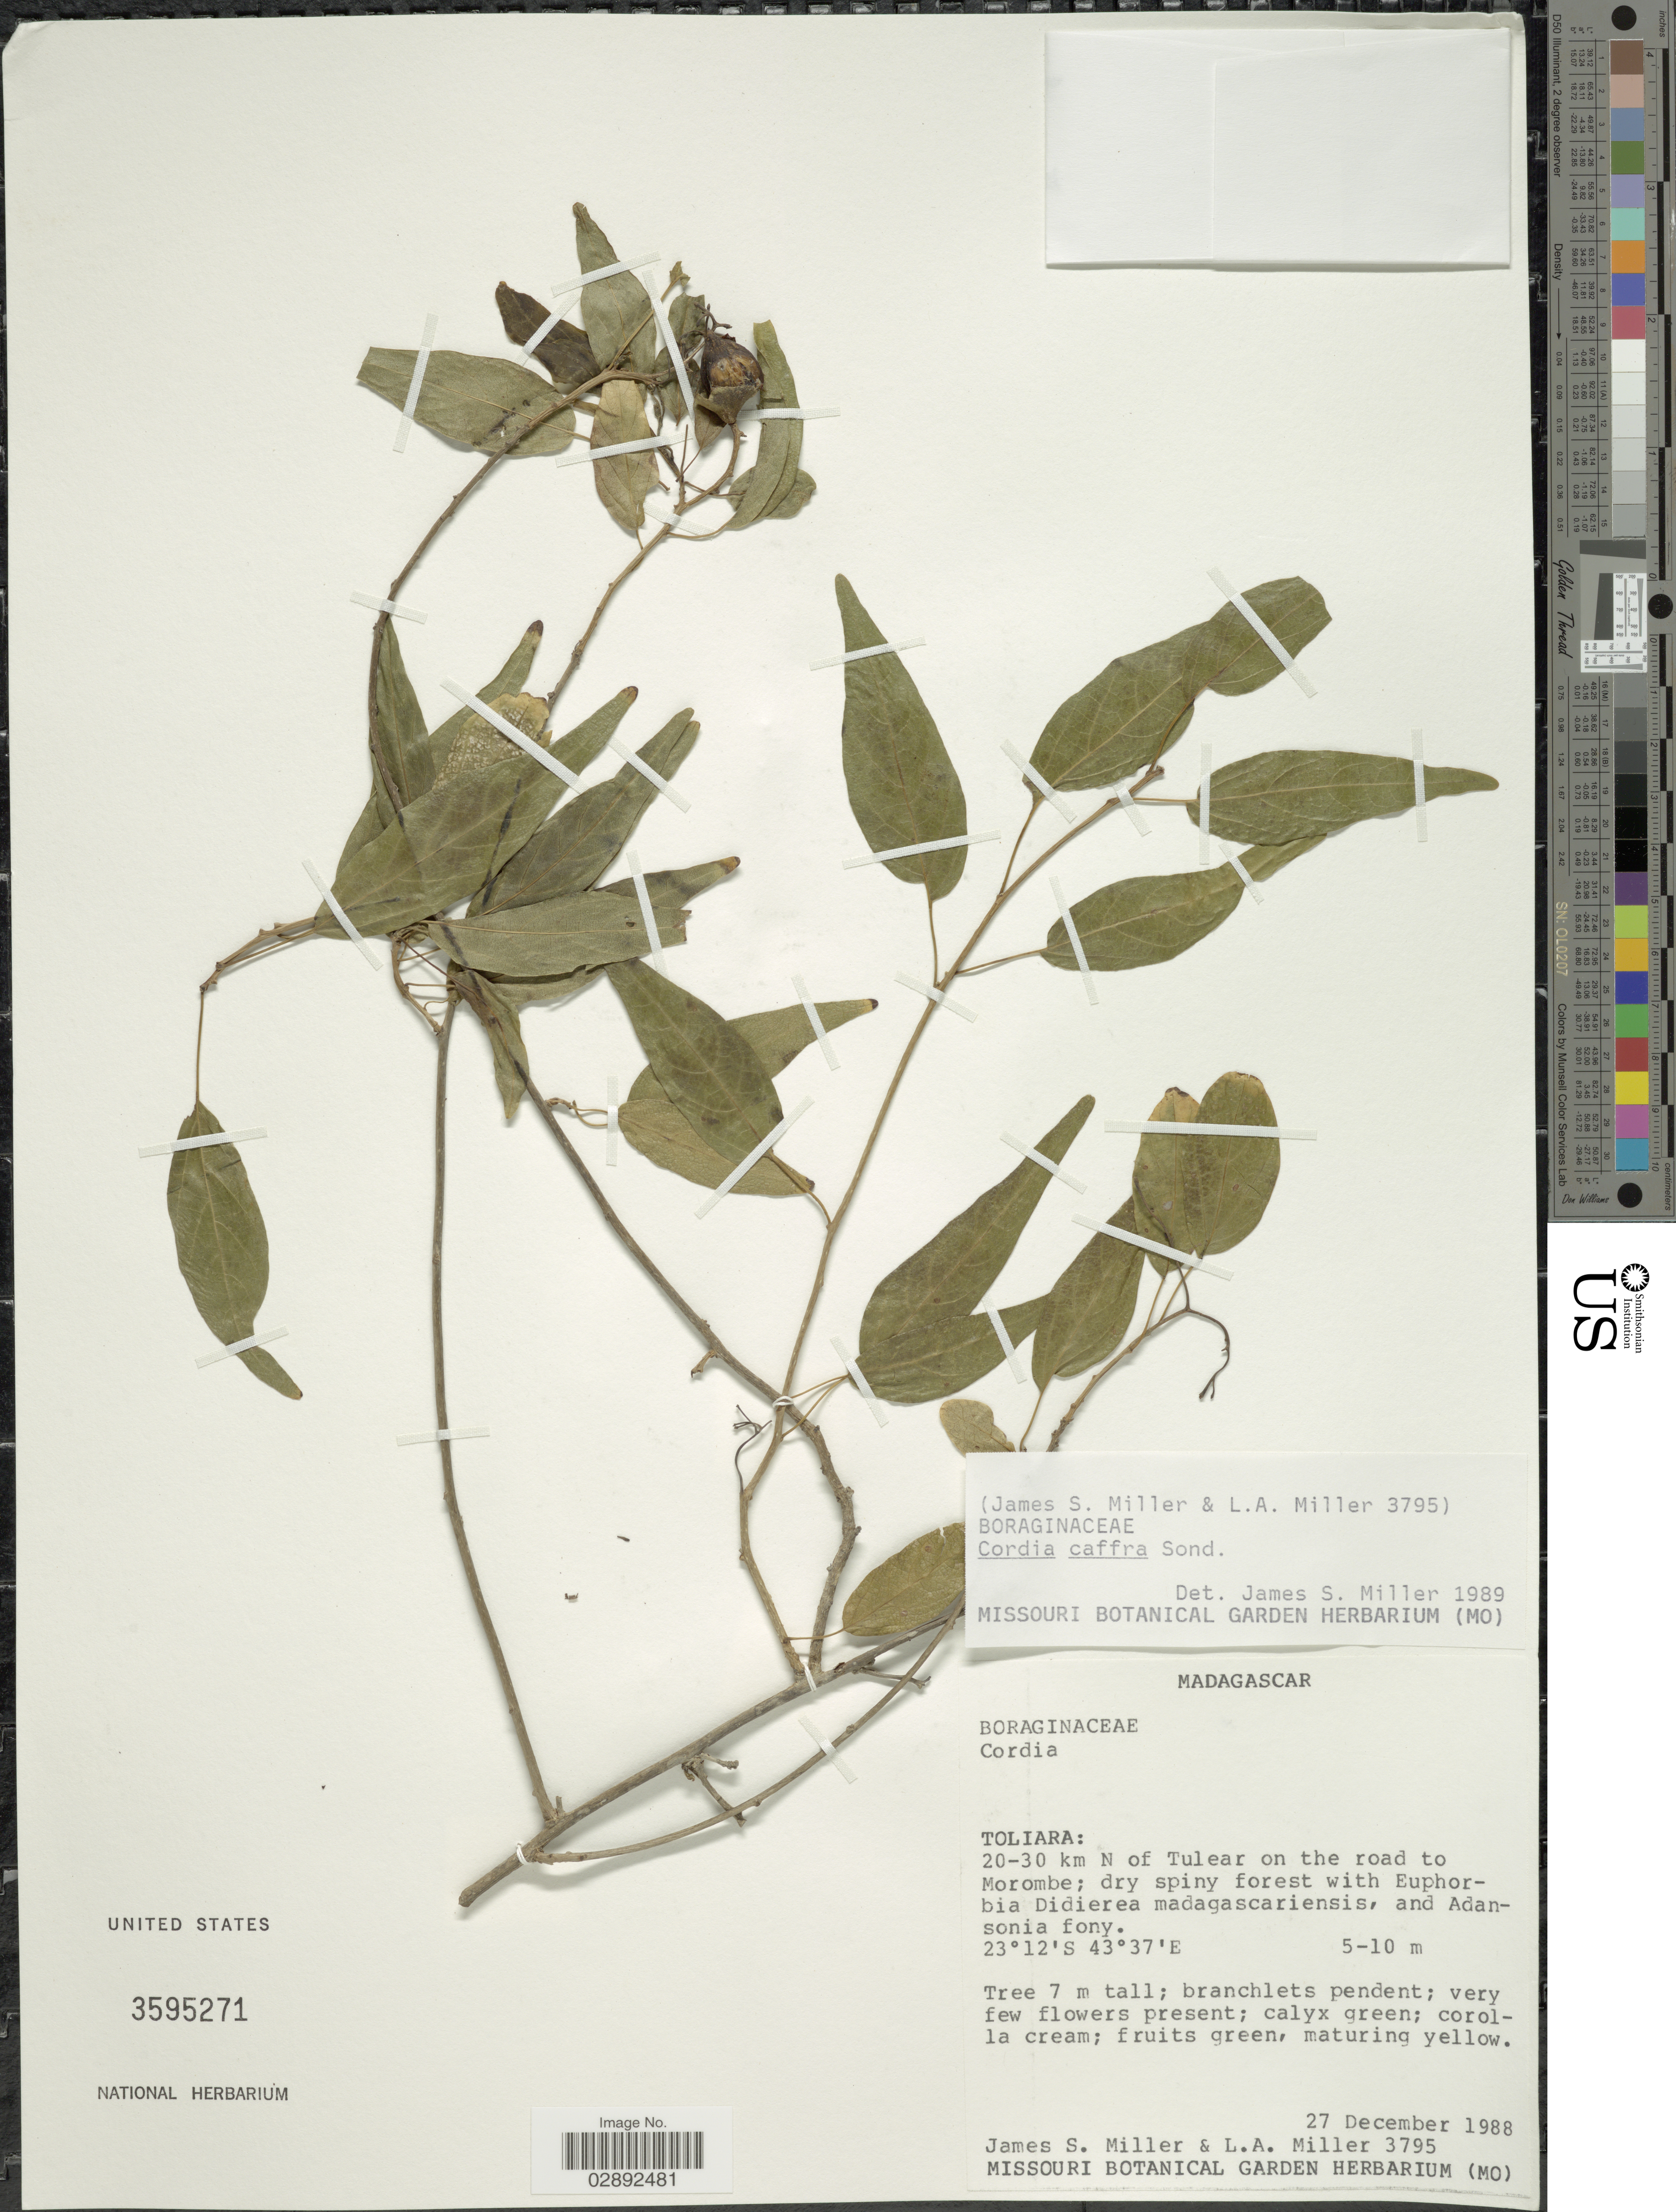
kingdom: Plantae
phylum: Tracheophyta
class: Magnoliopsida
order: Boraginales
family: Cordiaceae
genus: Cordia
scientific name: Cordia affra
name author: Sond.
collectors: J. S. Miller & L. A. Miller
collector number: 3795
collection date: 1988-12-27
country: Madagascar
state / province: Atsimo-Andrefana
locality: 20-30 km N of Tulear on the road to Morombe.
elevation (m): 5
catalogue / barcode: US 3595271